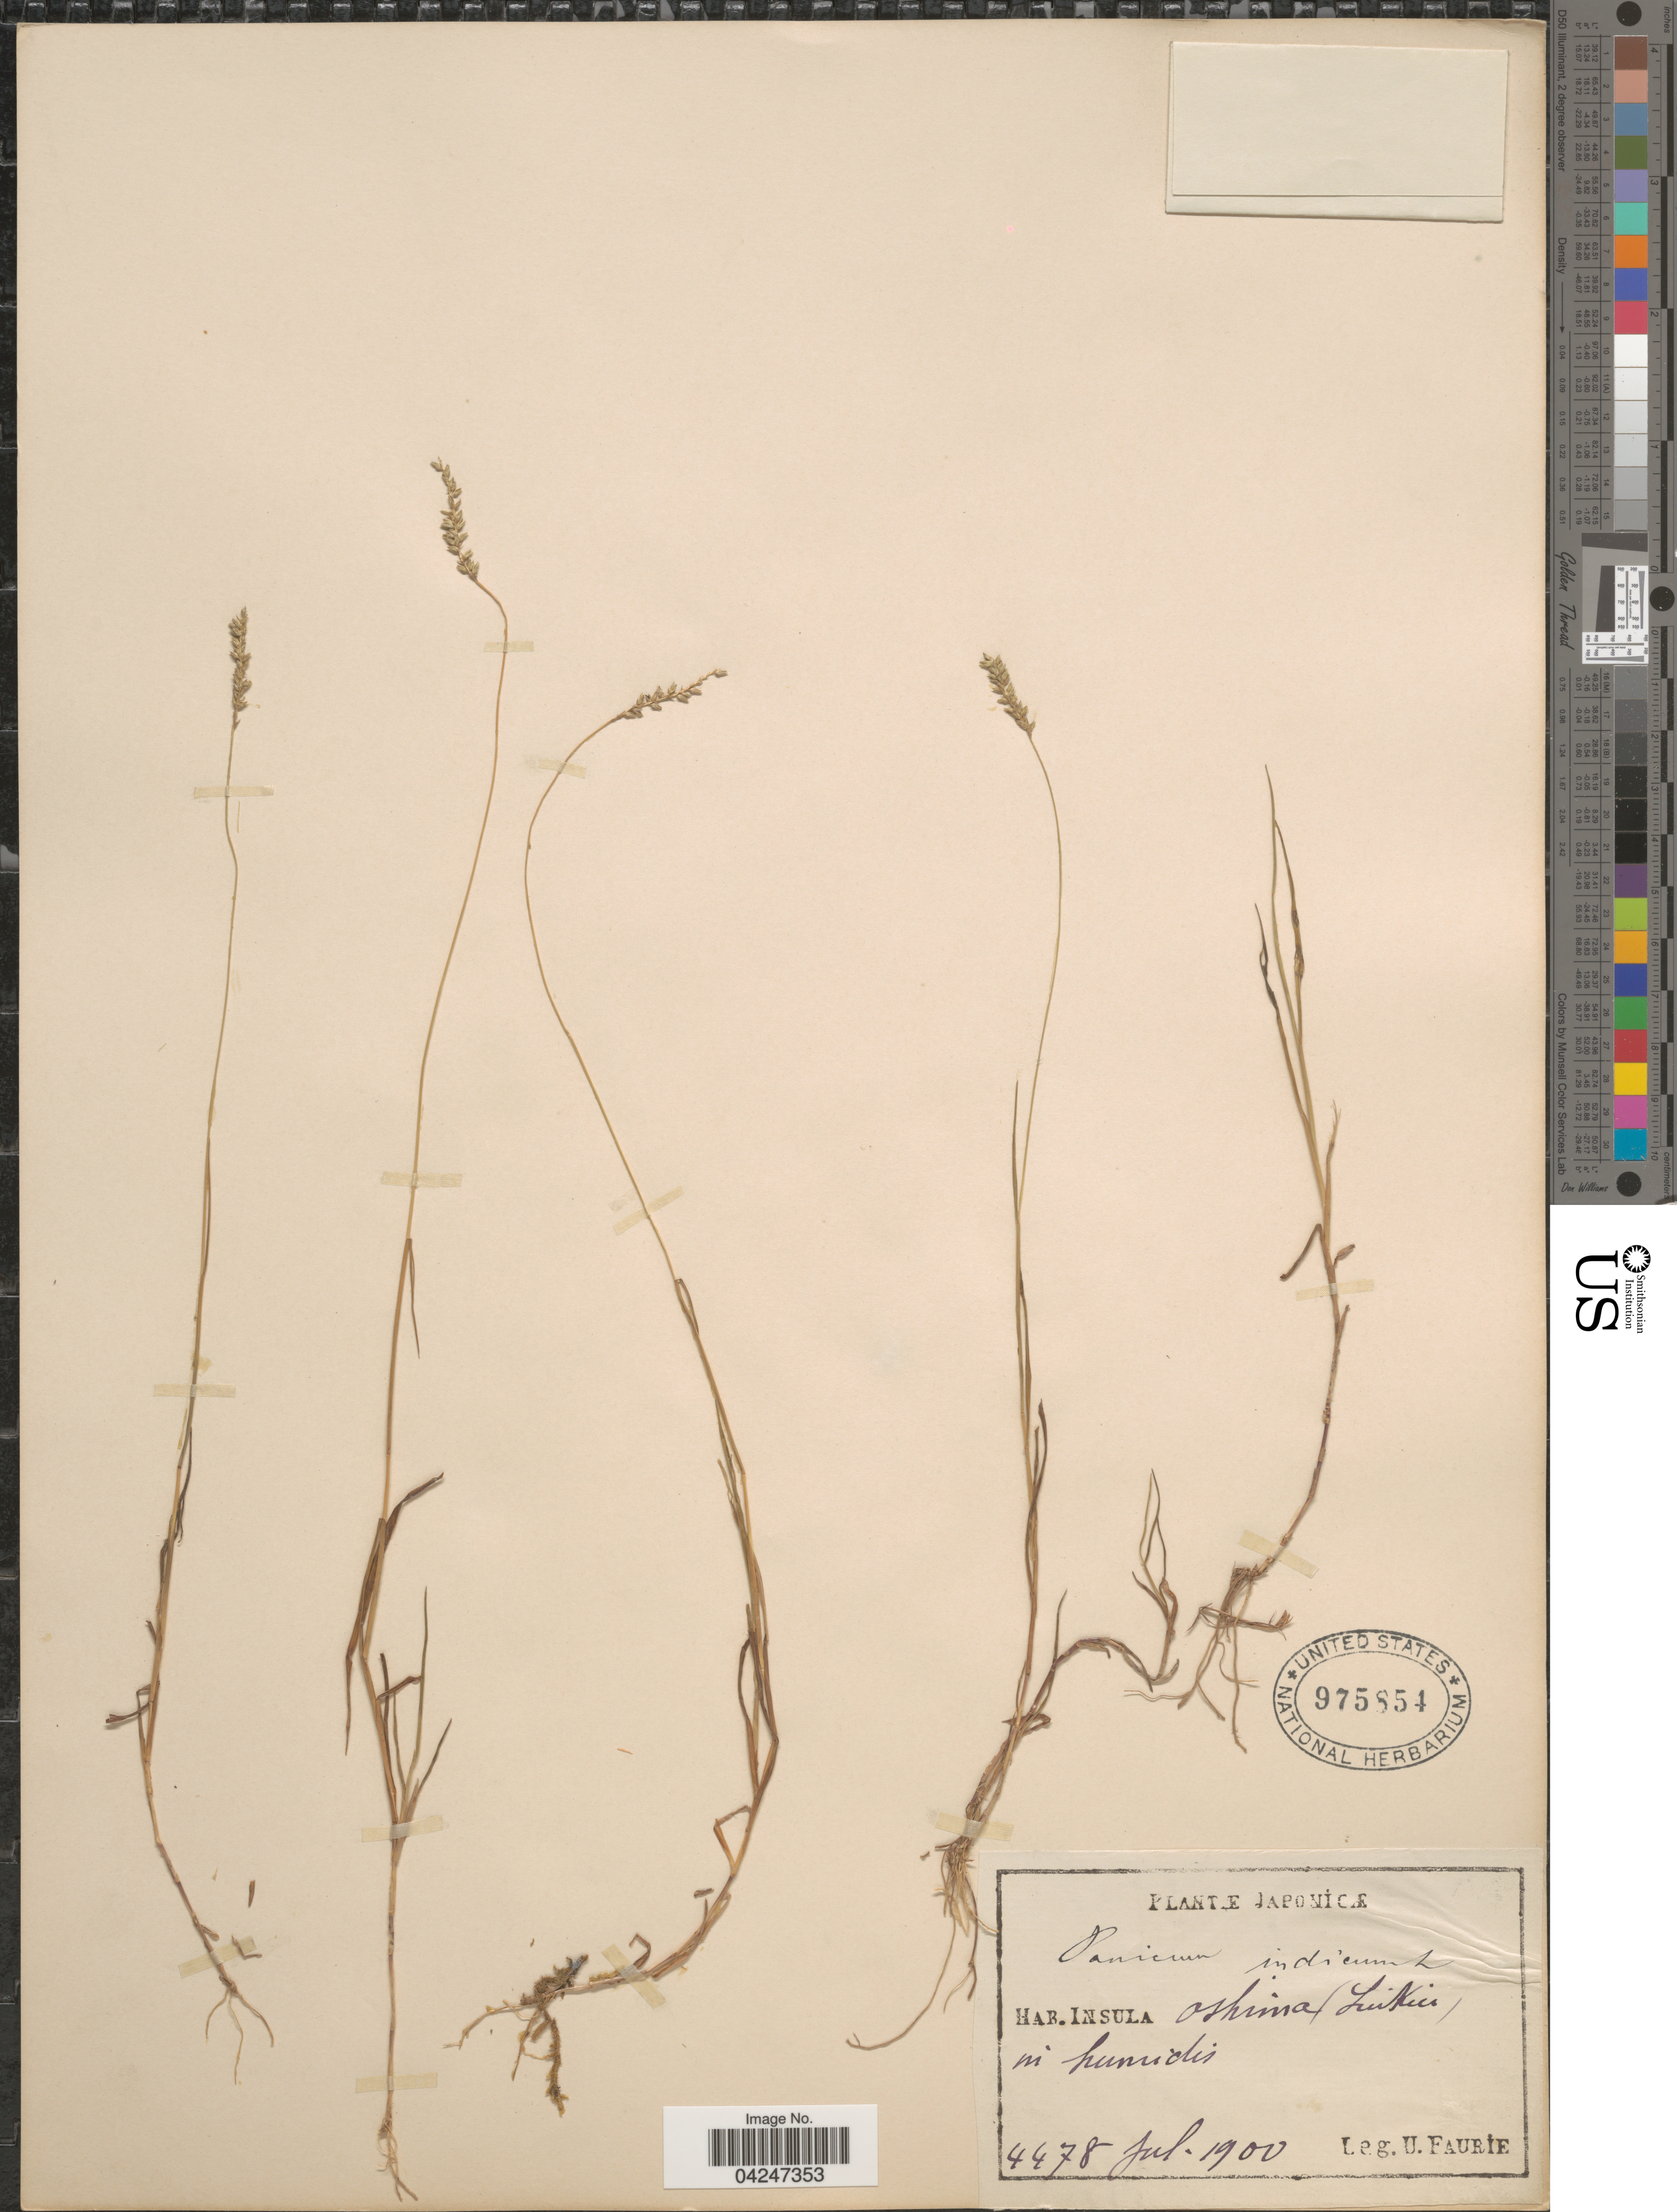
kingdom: Plantae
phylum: Tracheophyta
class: Liliopsida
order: Poales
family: Poaceae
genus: Sacciolepis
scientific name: Sacciolepis indica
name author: (L.) Chase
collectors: U. Faurie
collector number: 4478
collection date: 1900-07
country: Japan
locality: Japonicæ. Insula Oshima (Liukiu) in humidis.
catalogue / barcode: US 975854